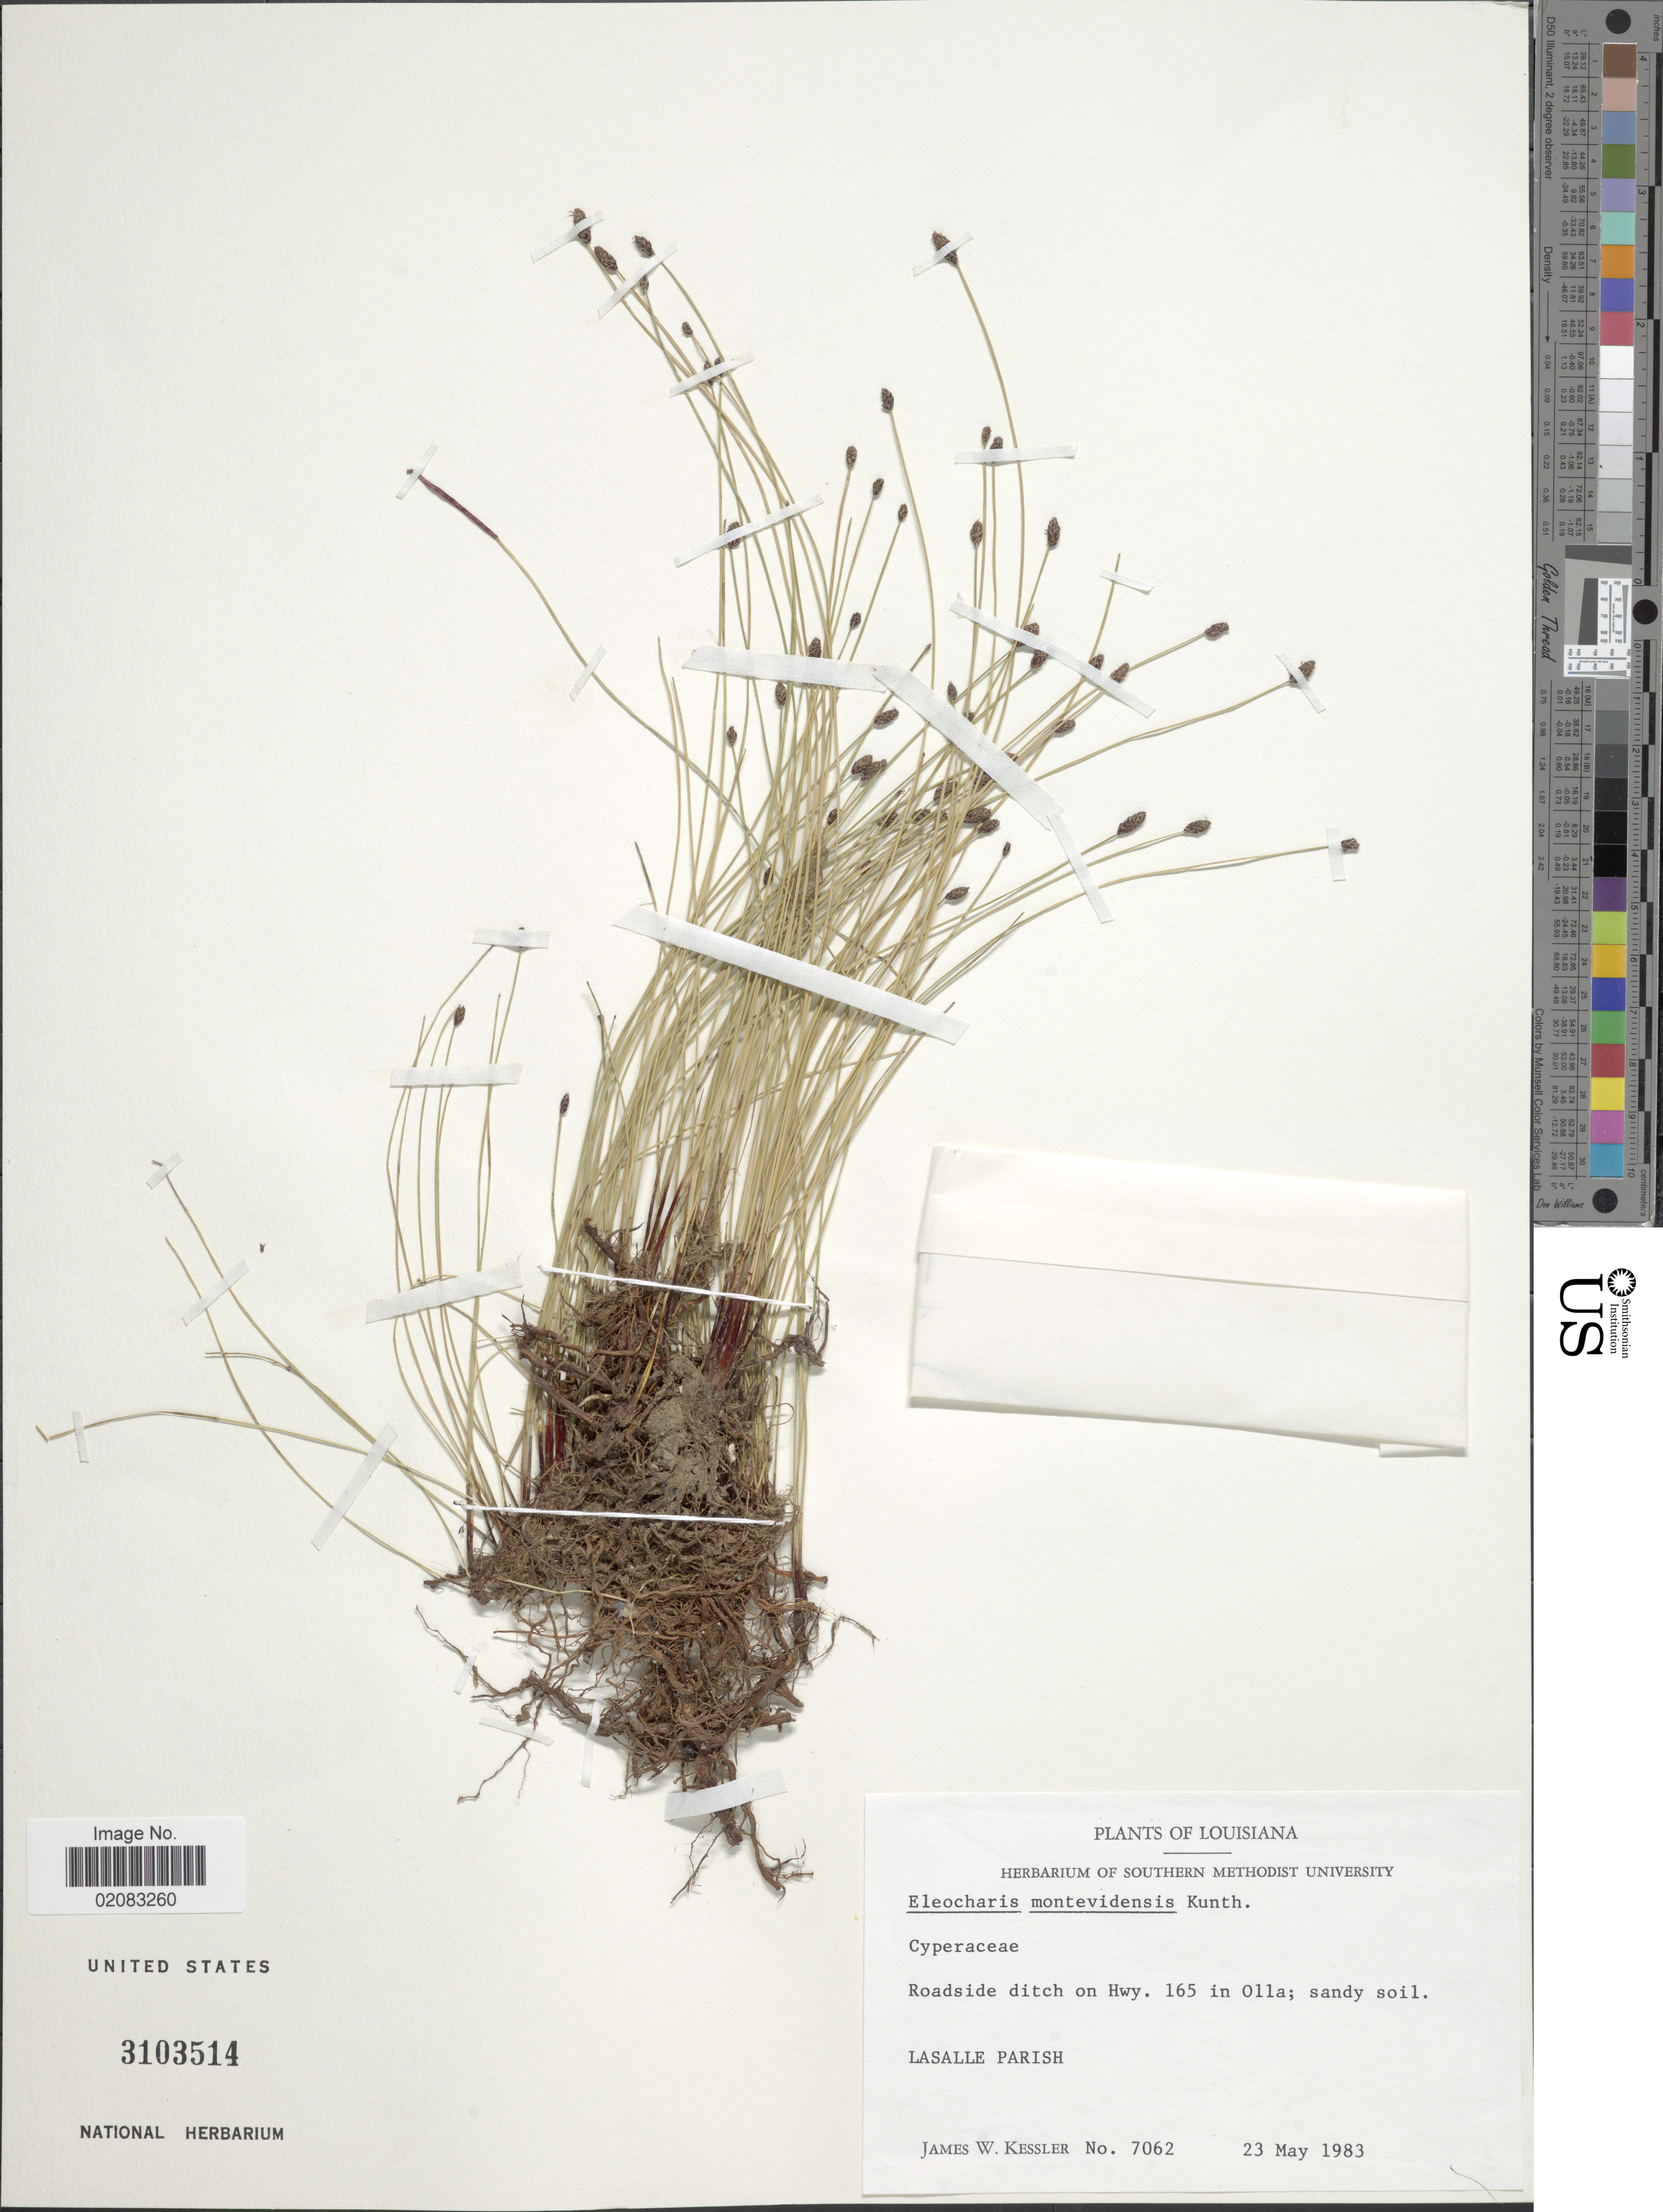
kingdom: Plantae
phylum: Tracheophyta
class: Liliopsida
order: Poales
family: Cyperaceae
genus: Eleocharis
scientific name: Eleocharis montevidensis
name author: Kunth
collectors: J. W. Kessler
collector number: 7062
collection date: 1983-05-23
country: United States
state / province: Louisiana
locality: Roadside ditch on Hwy. 165 in Olla; sandy soil. Lasalle Parish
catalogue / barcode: US 3103514